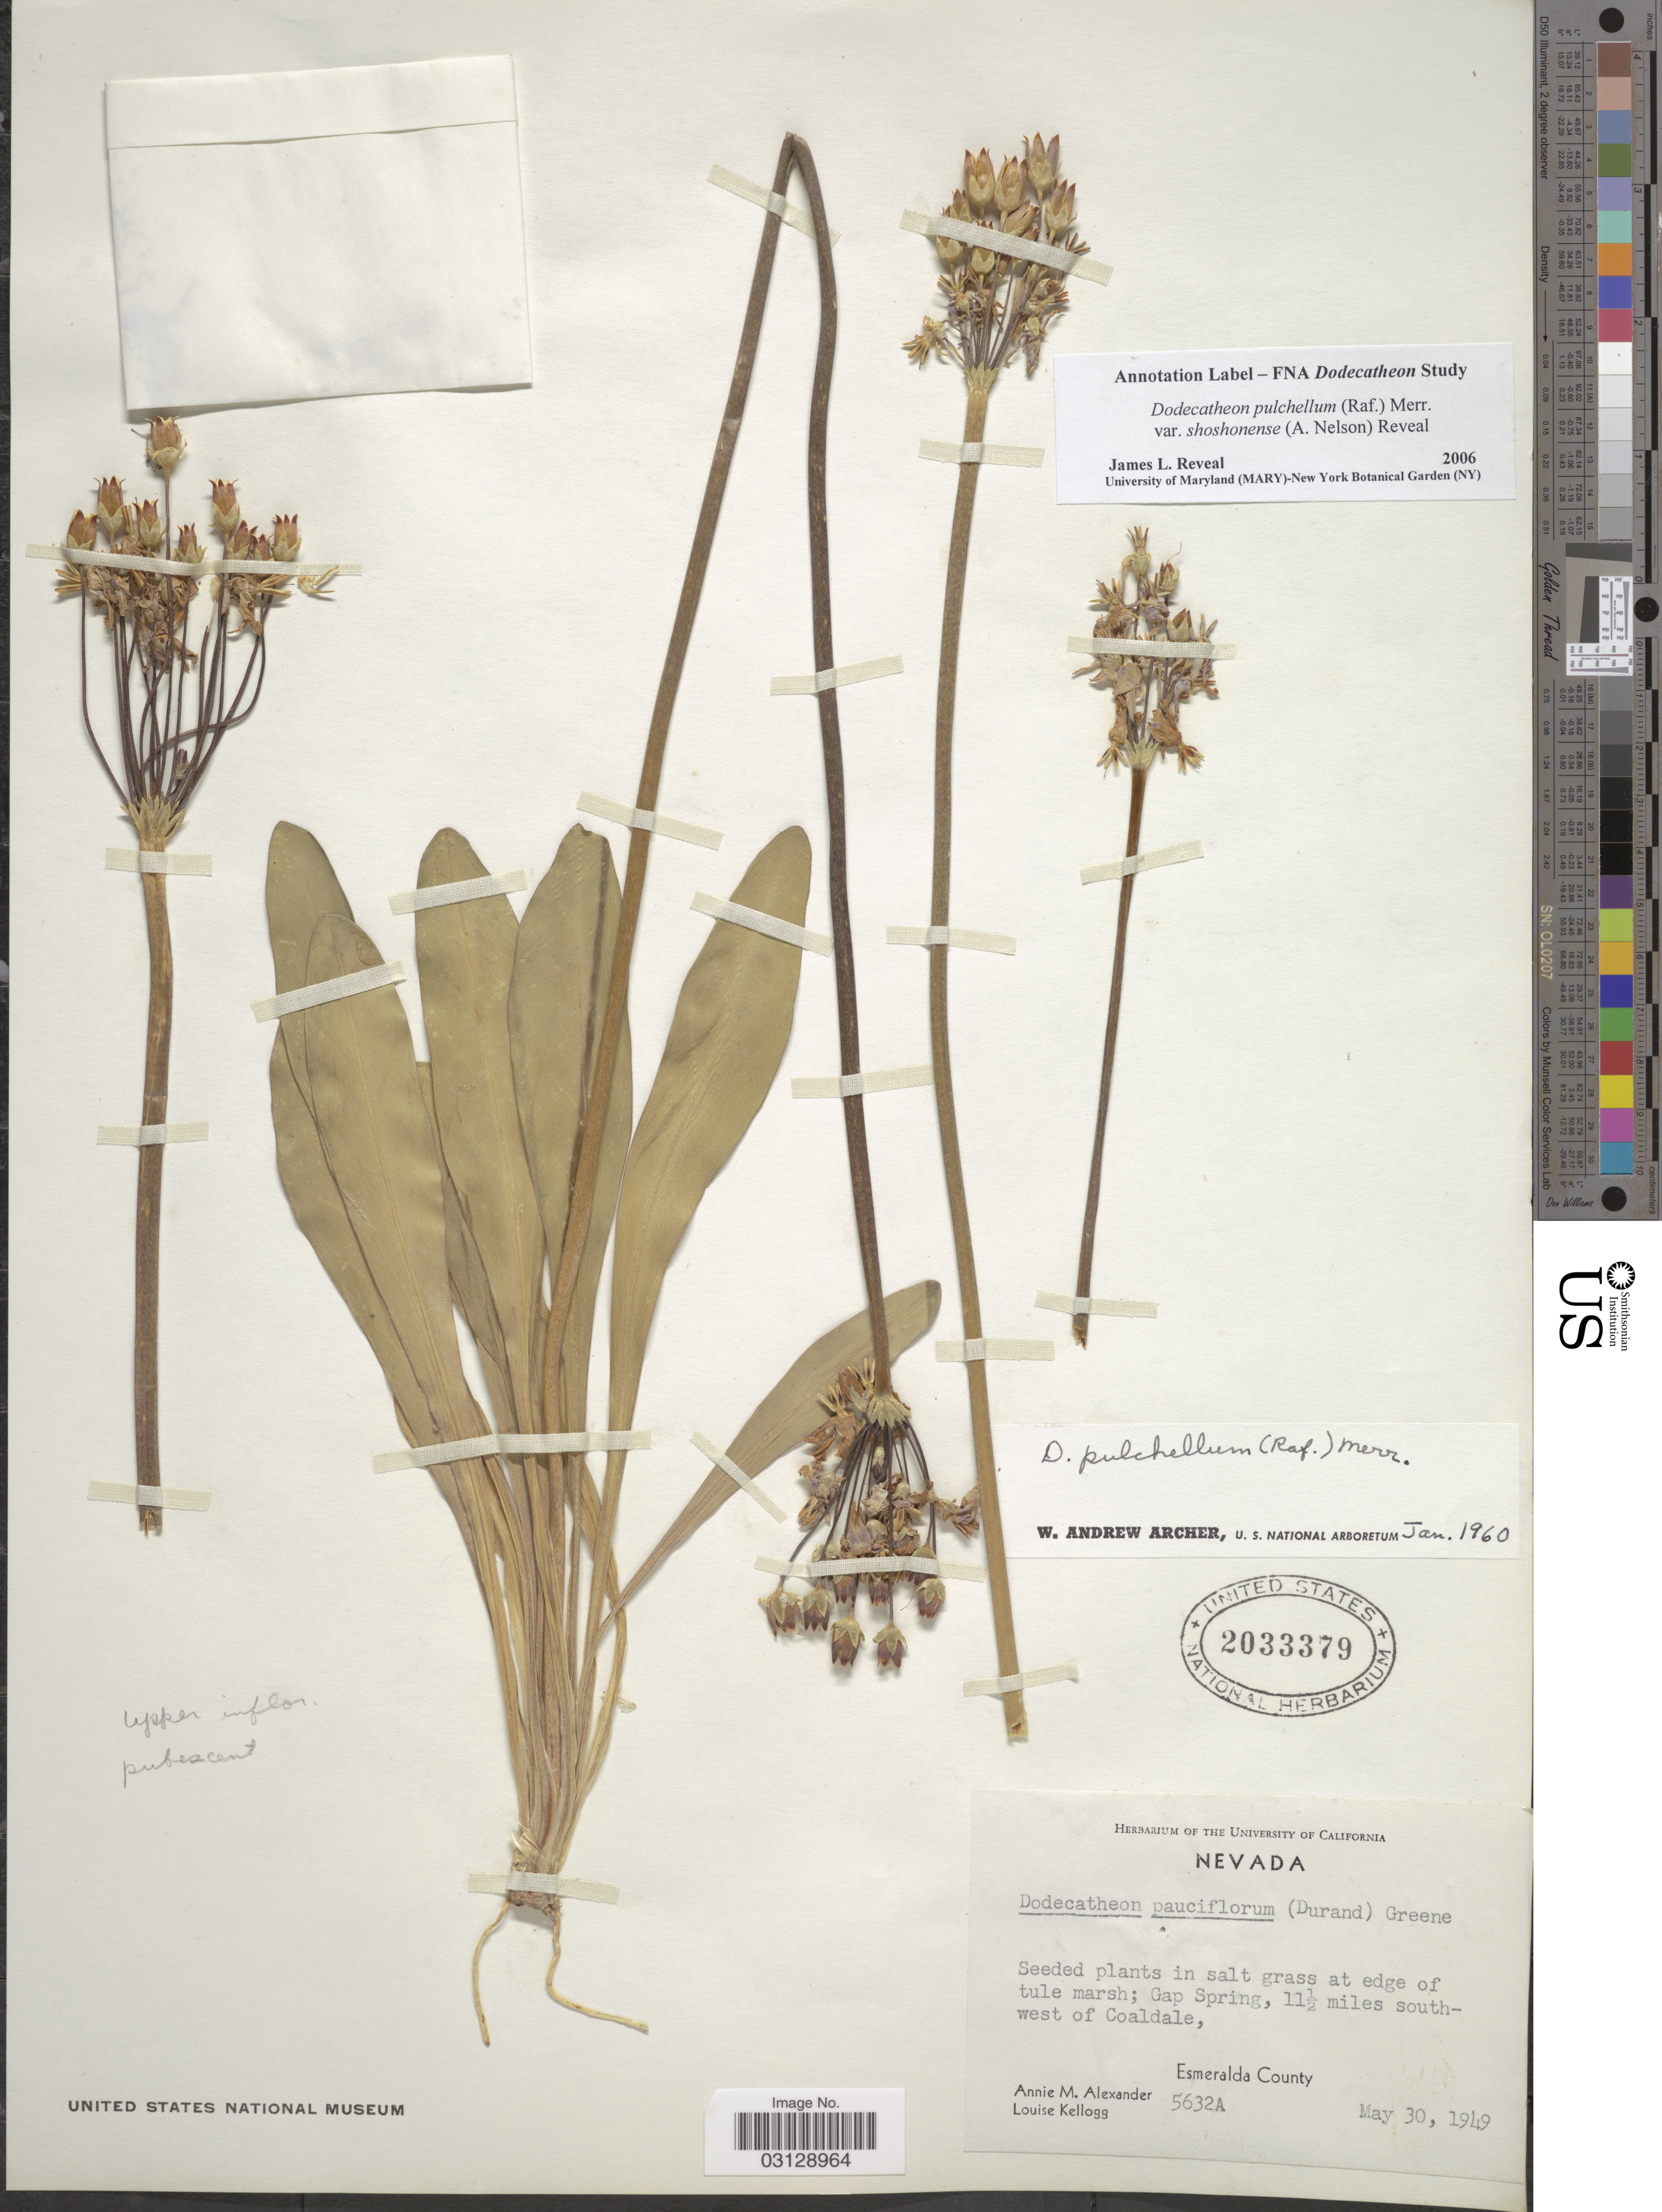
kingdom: Plantae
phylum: Tracheophyta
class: Magnoliopsida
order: Ericales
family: Primulaceae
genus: Dodecatheon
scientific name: Dodecatheon pulchellum var. shoshonense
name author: (A. Nelson) Reveal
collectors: A. M. Alexander & L. Kellogg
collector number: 5632A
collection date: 1949-05-30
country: United States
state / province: Nevada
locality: Gap Spring, 11½ miles southwest of Coaldale, Esmeralda County.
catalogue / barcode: US 2033379